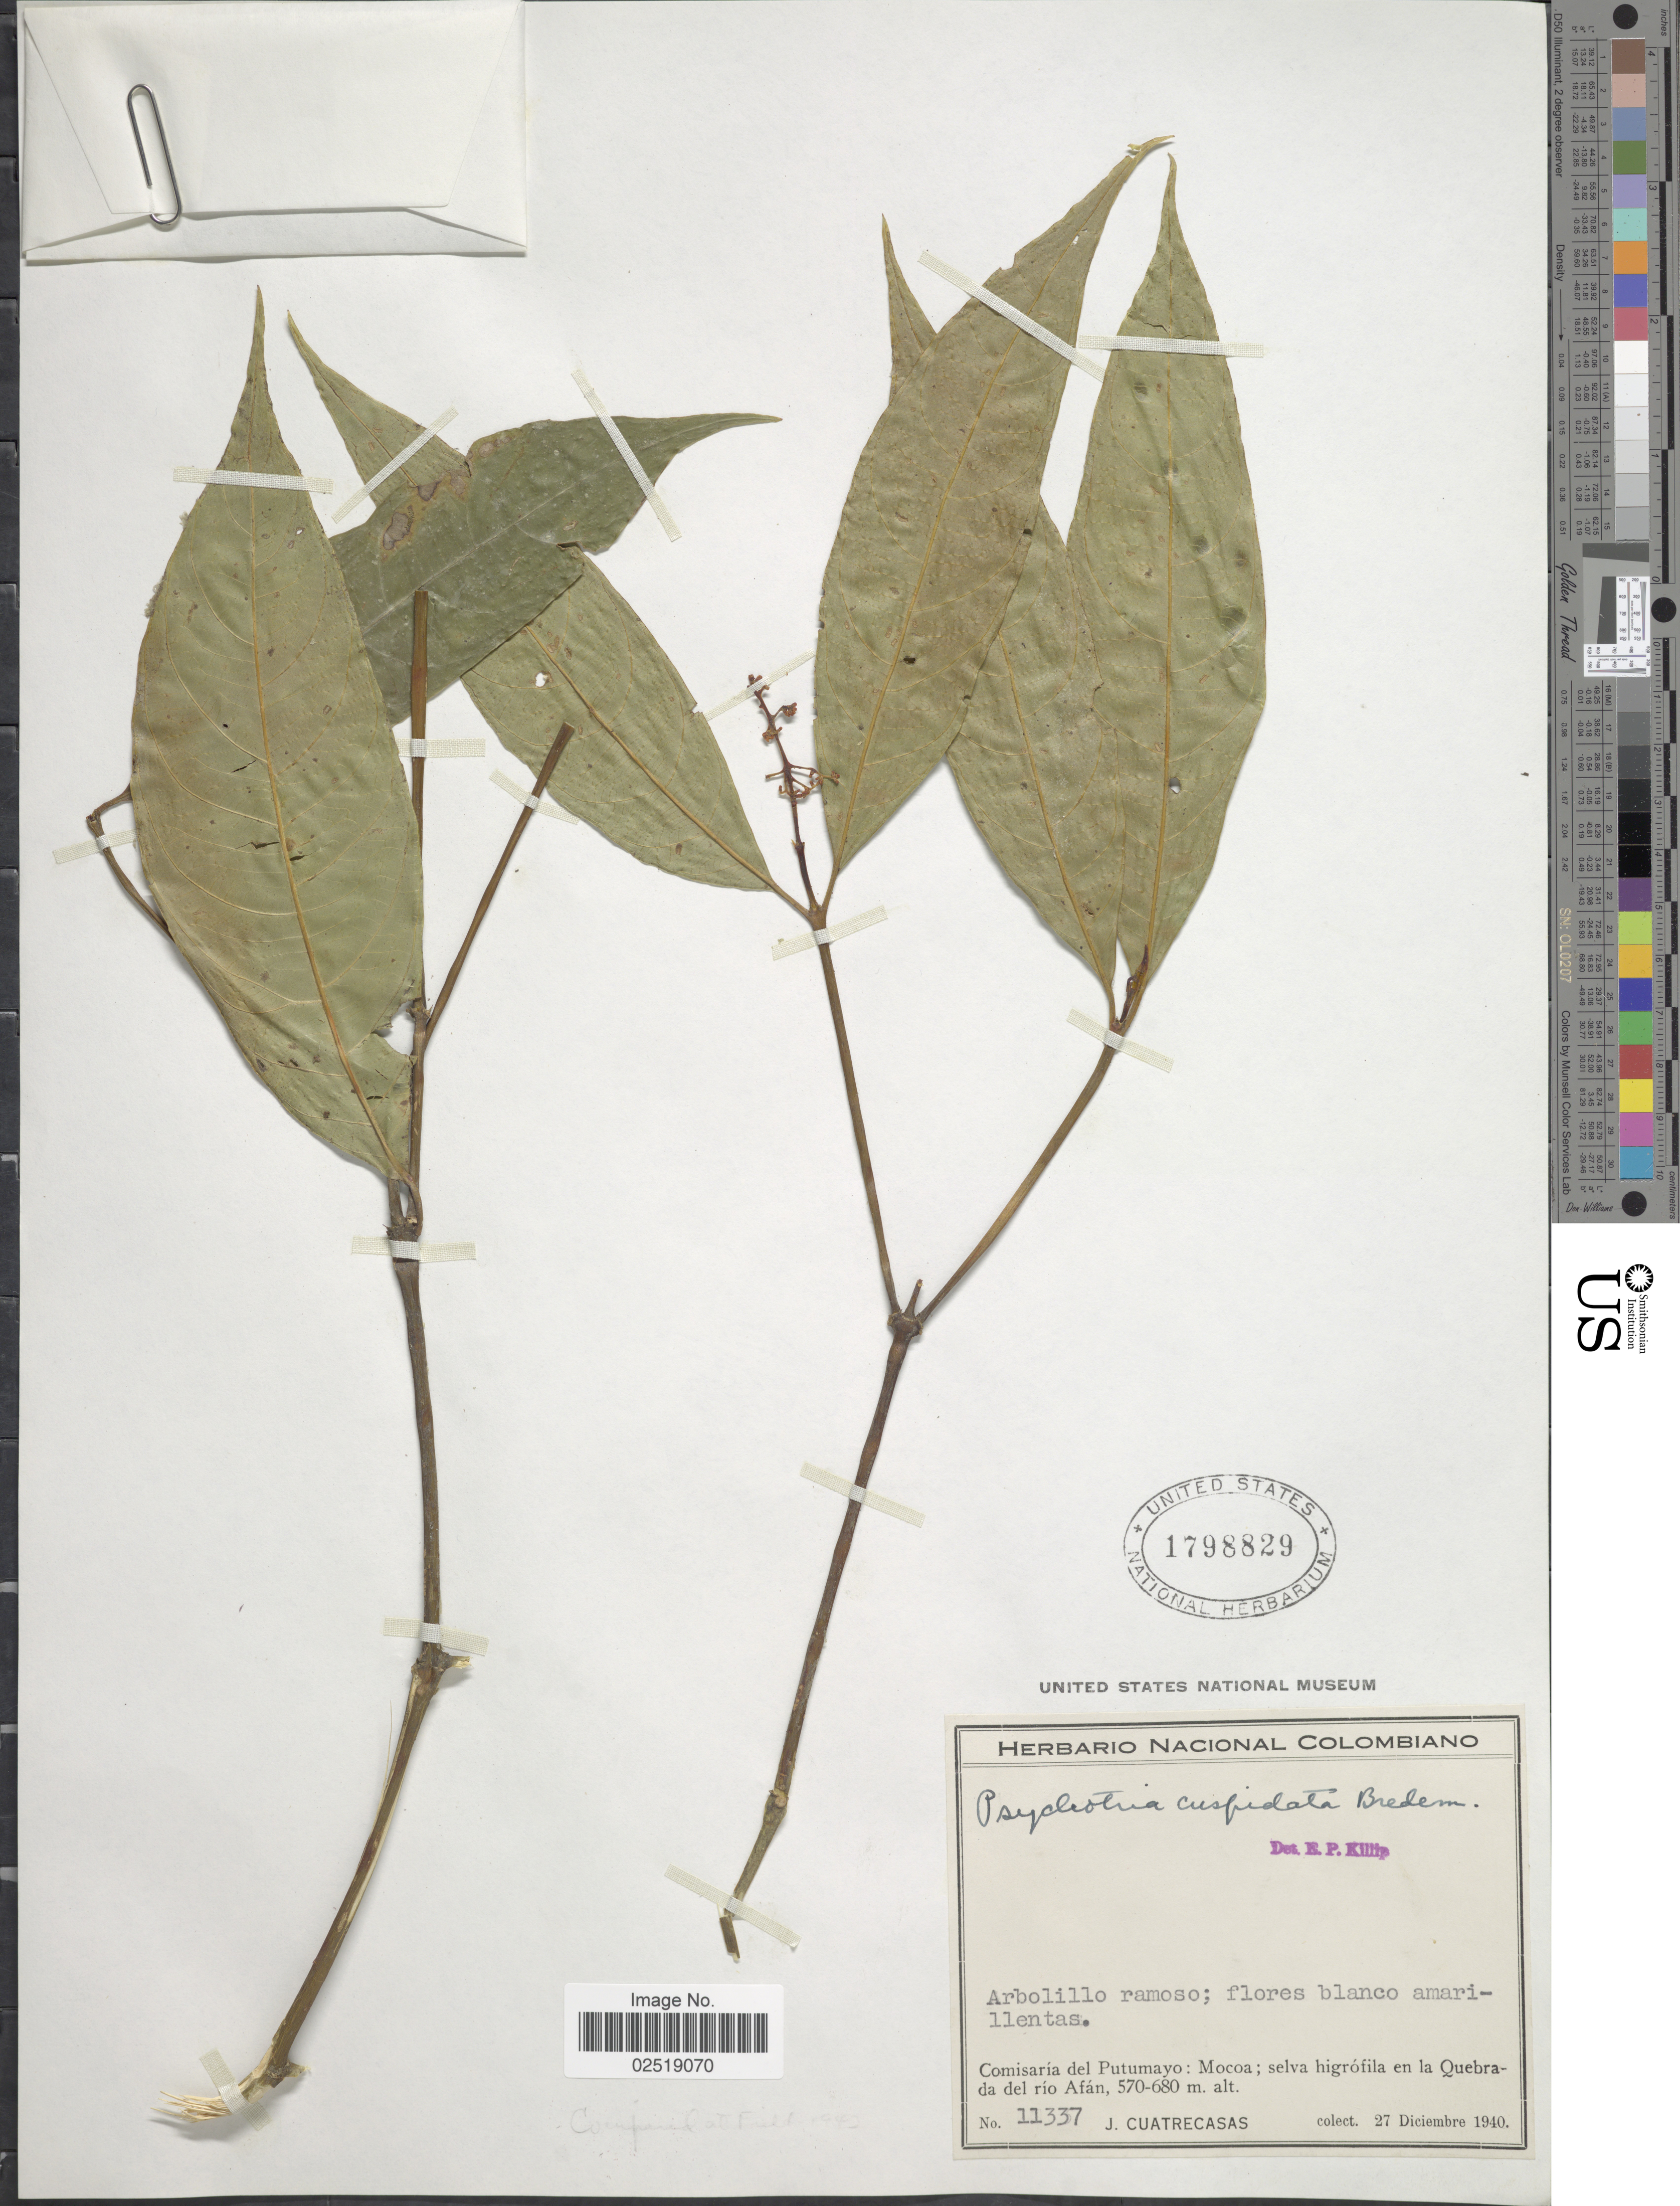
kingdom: Plantae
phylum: Tracheophyta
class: Magnoliopsida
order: Gentianales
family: Rubiaceae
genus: Psychotria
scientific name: Psychotria cuspidata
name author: Bredem. ex Schult.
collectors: J. Cuatrecasas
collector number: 11337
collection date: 1940-12-27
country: Colombia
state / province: Putumayo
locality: Comisaria del Putumayo: Mocoa; selva higrofila en la Quebrada del rio Afan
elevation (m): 570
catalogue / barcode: US 1798829